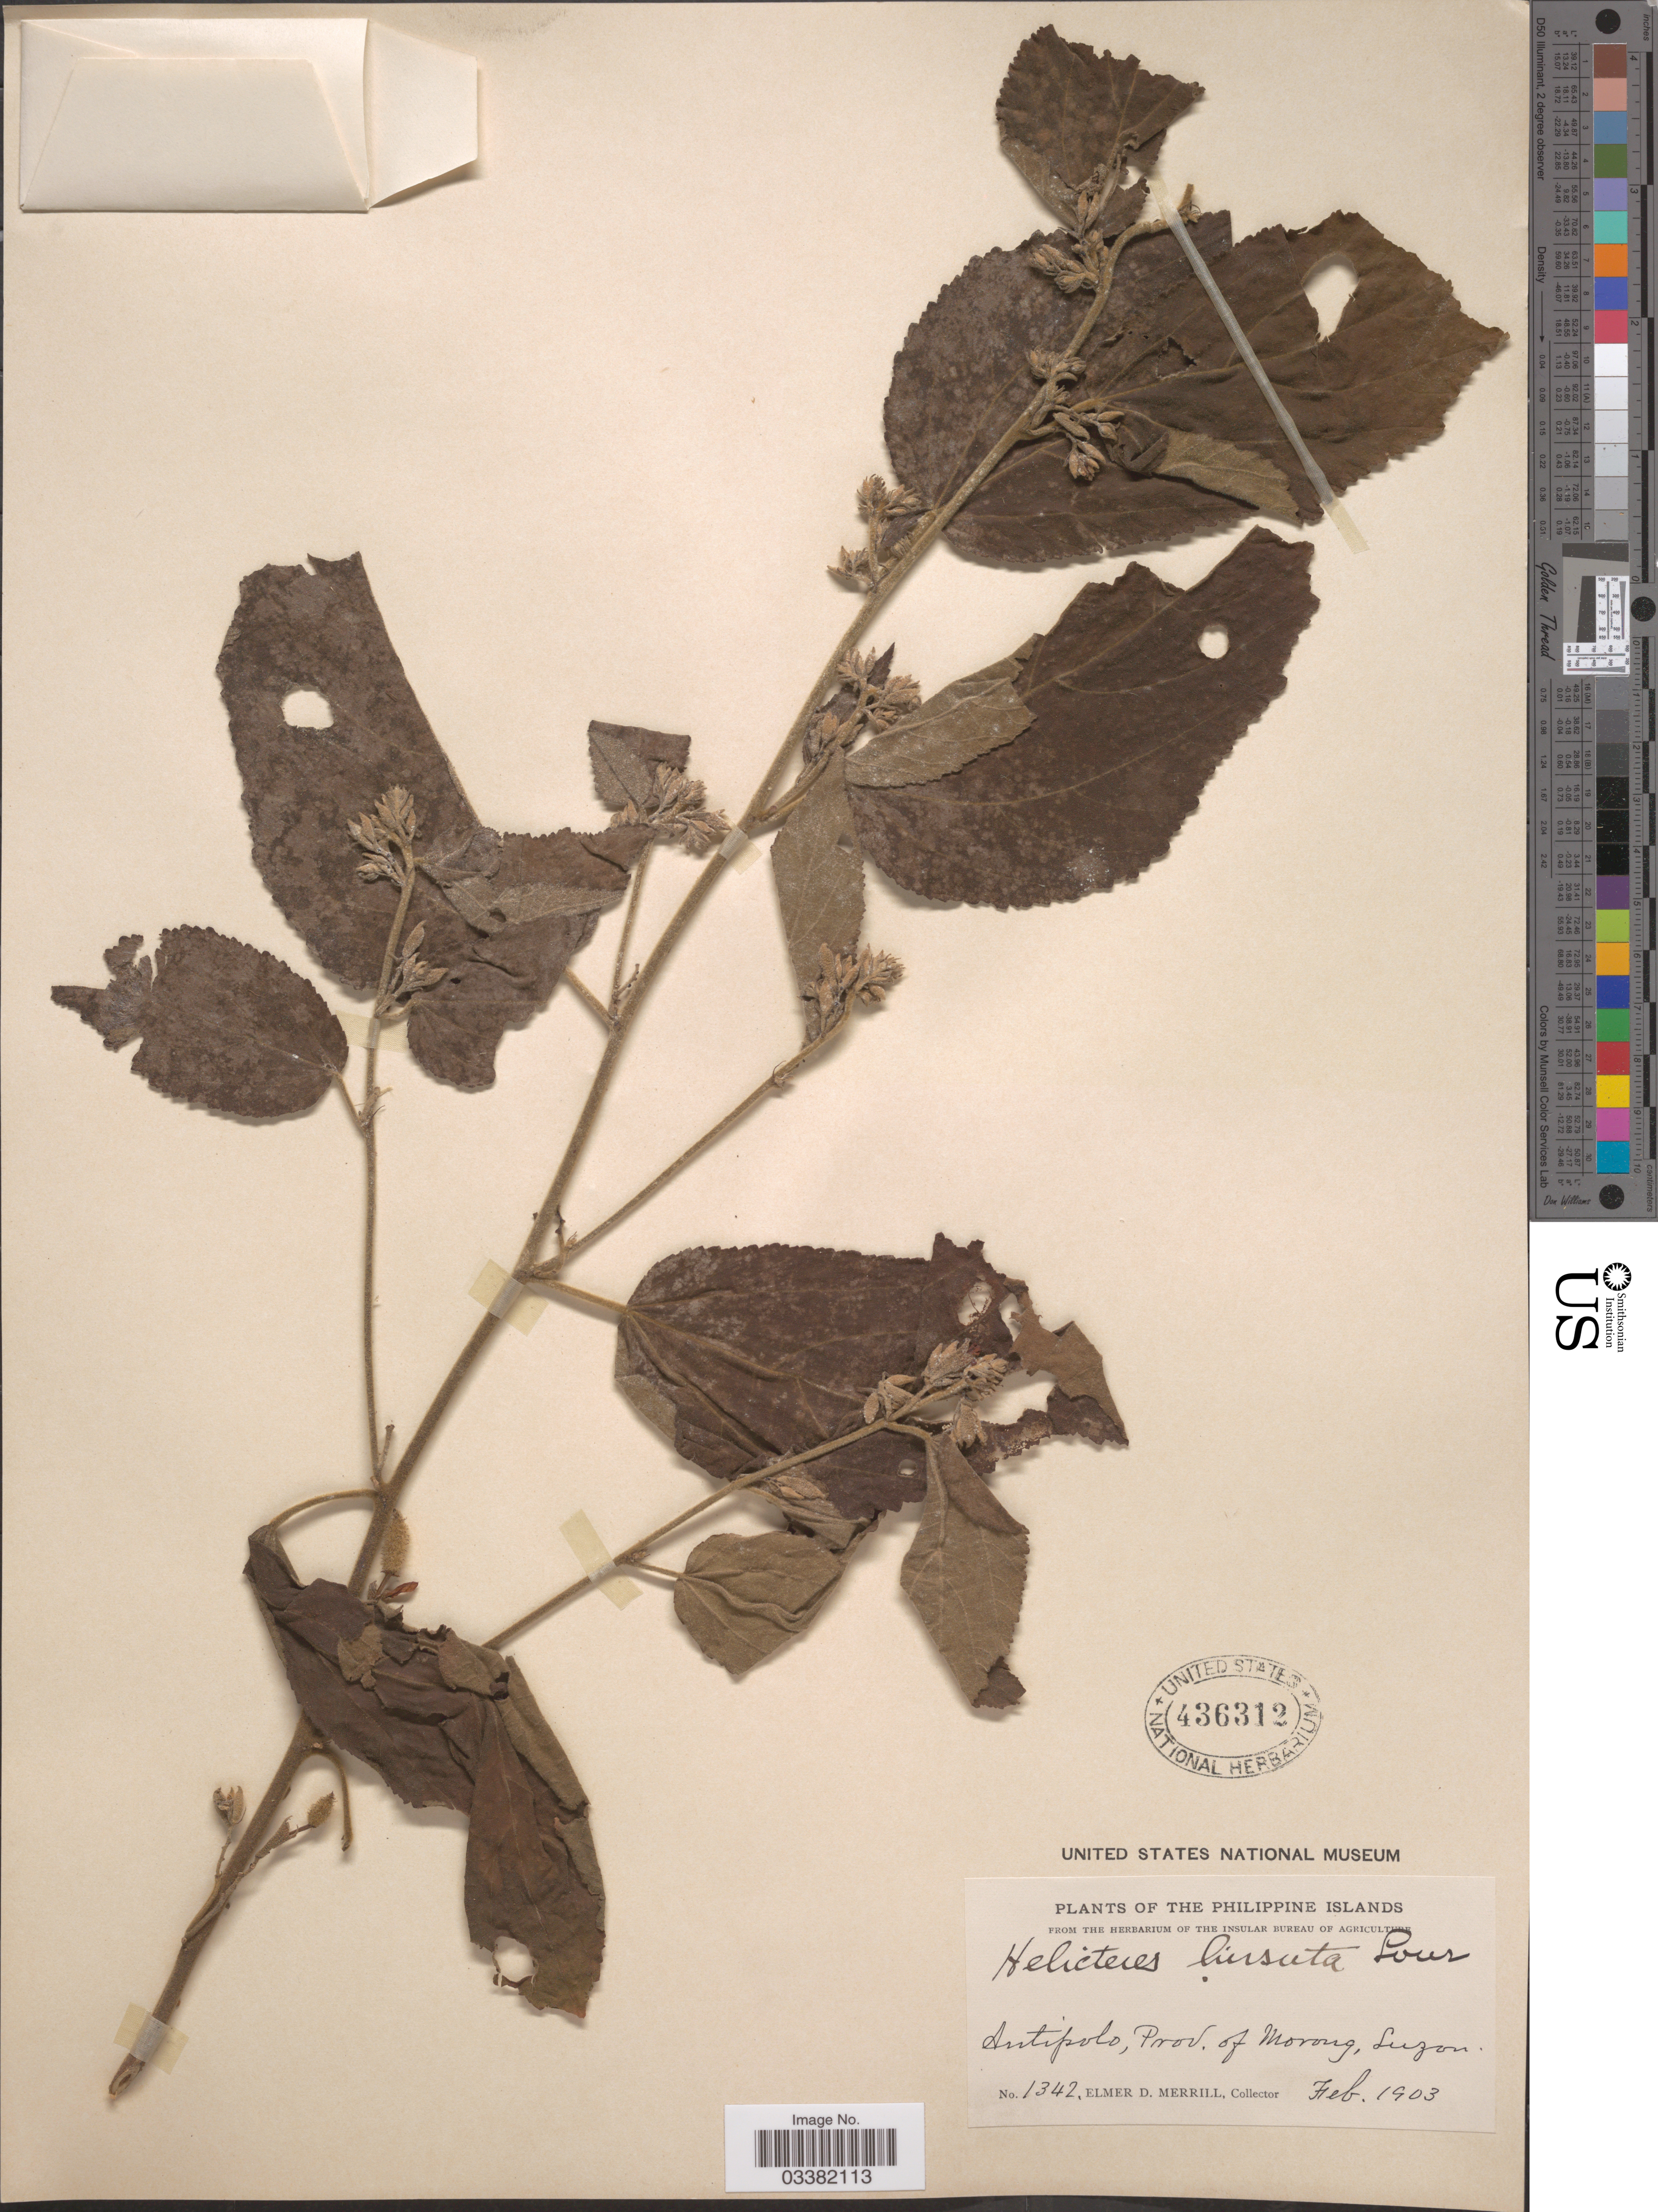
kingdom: Plantae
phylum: Tracheophyta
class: Magnoliopsida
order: Malvales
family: Malvaceae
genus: Helicteres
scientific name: Helicteres hirsuta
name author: Lour.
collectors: E. D. Merrill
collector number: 1342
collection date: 1903-02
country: Philippines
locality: Antipolo, Prov. of Morong, Luzon.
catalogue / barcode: US 436312